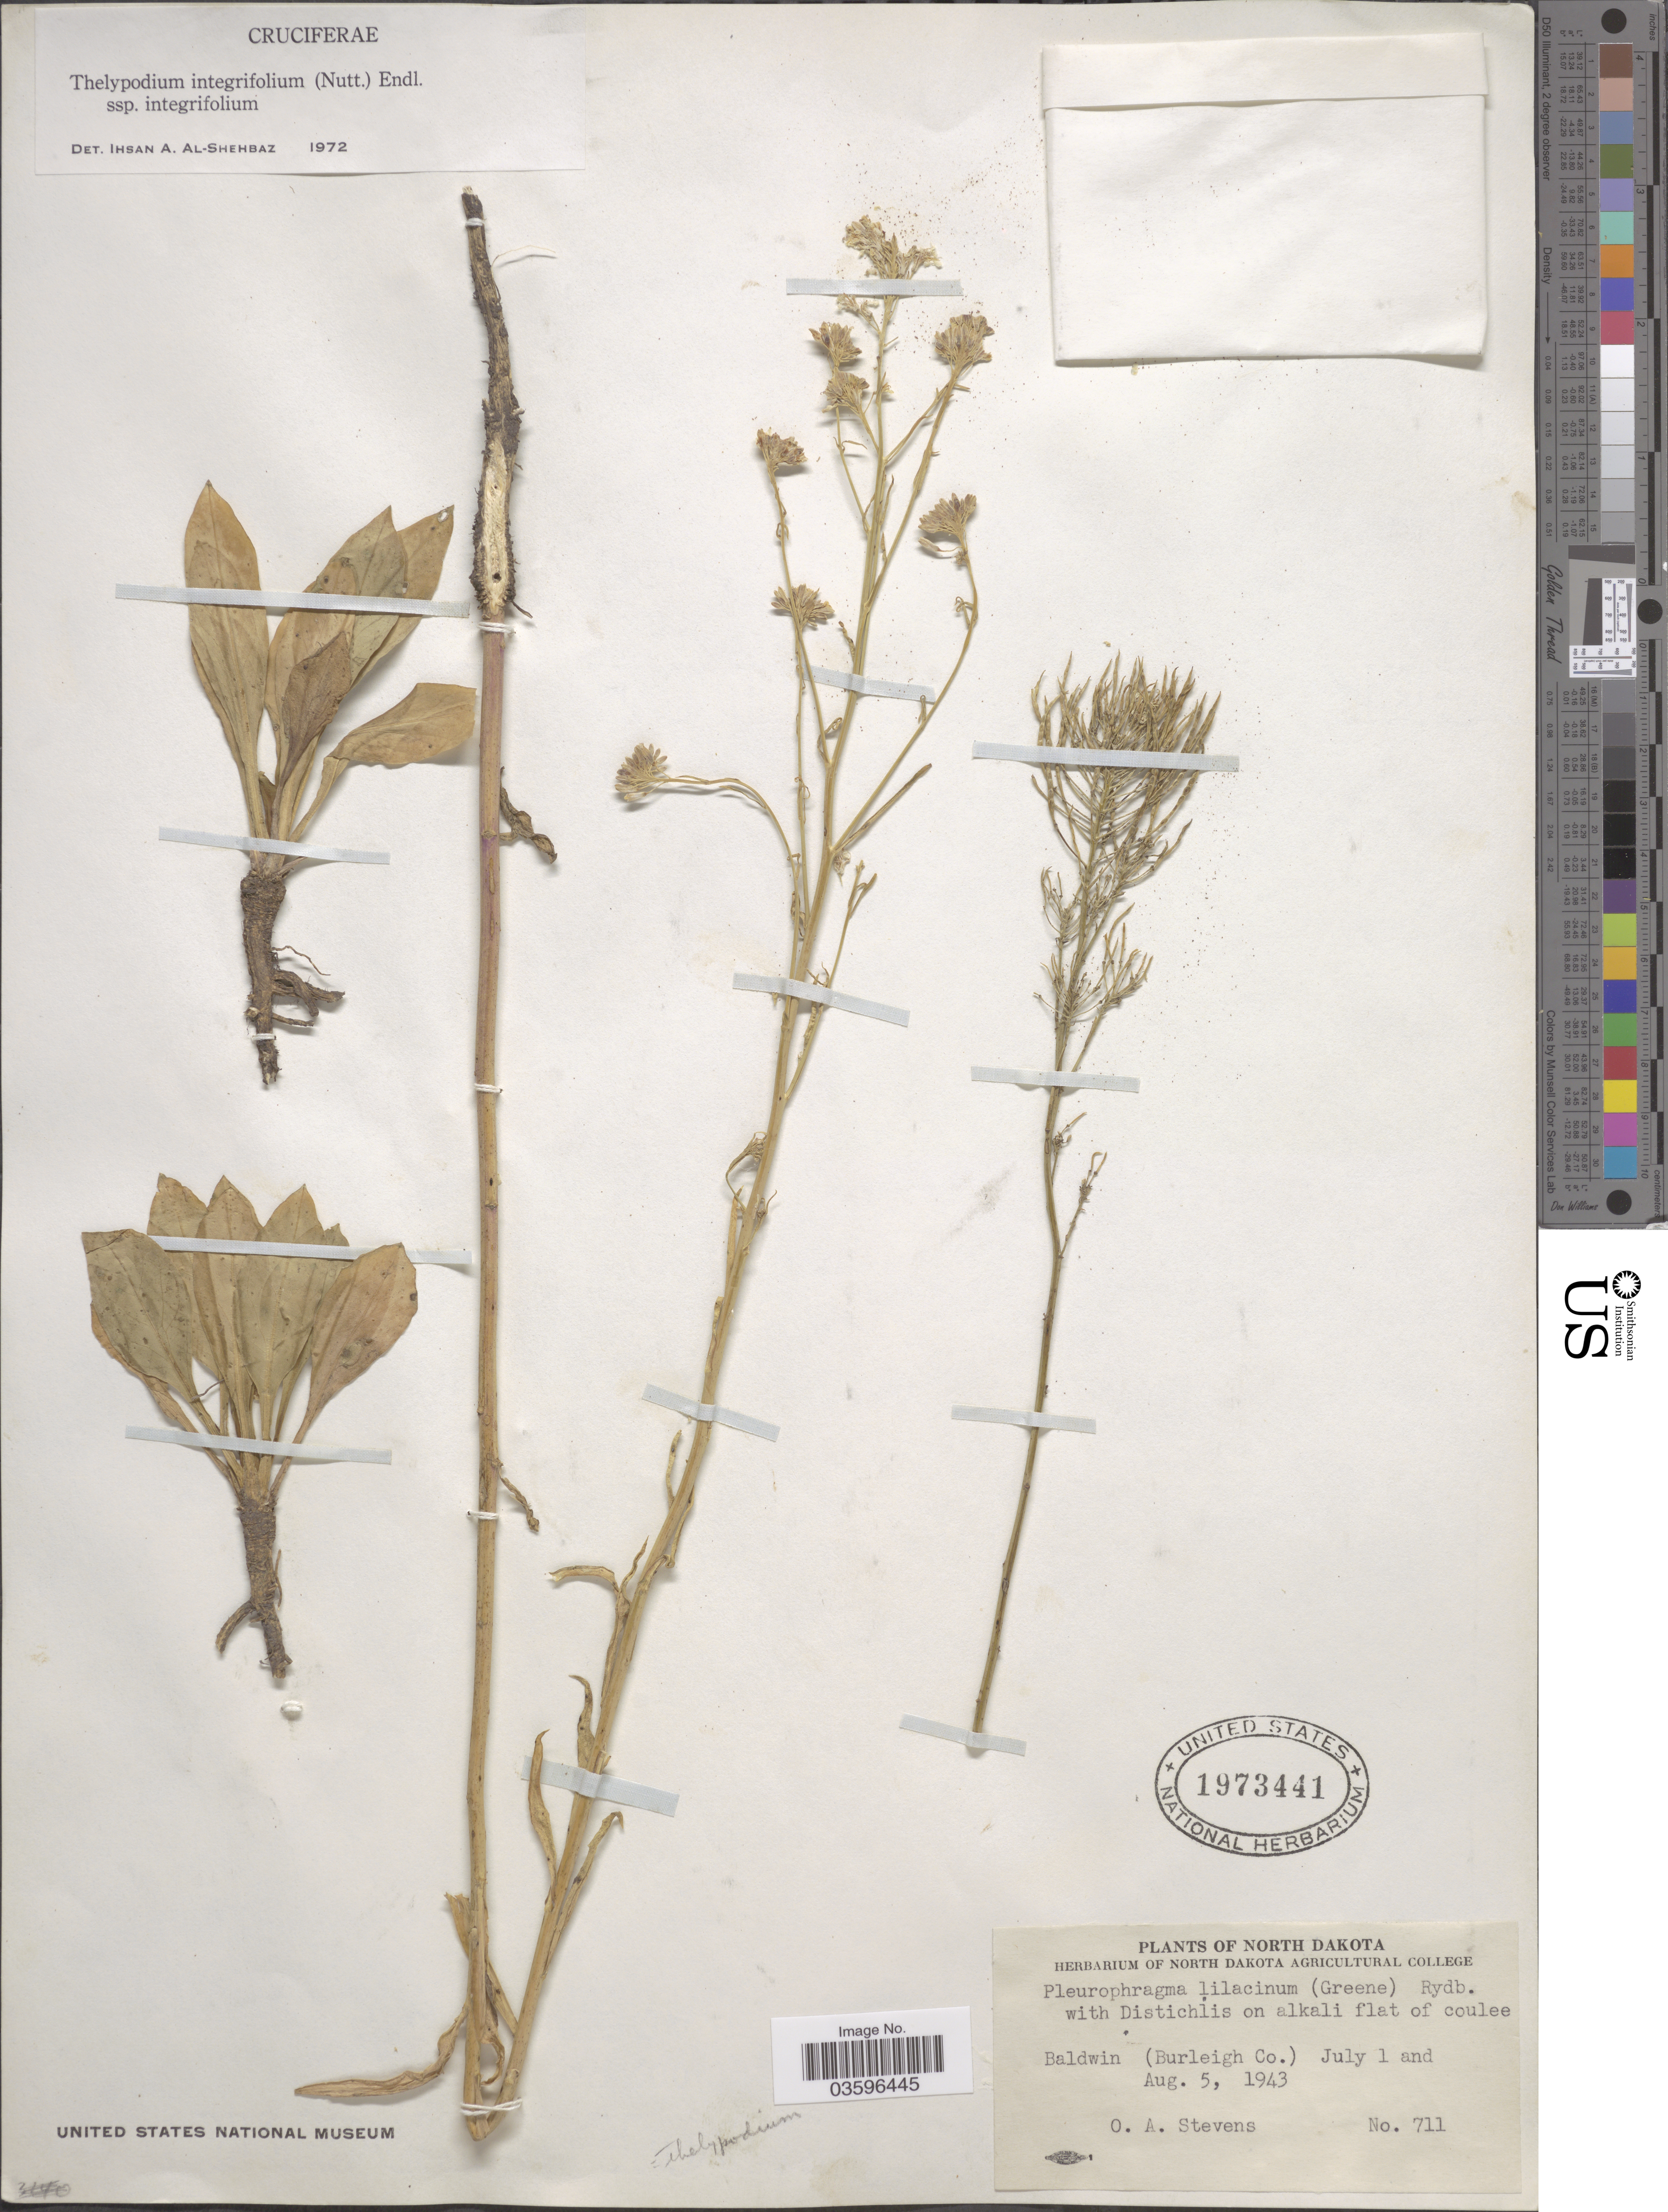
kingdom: Plantae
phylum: Tracheophyta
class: Magnoliopsida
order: Brassicales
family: Brassicaceae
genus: Thelypodium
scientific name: Thelypodium integrifolium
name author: (Nutt.) Endl.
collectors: O. A. Stevens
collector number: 711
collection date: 1943-07-01/1943-08-05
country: United States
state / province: North Dakota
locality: Baldwin (Burleigh Co.).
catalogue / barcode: US 1973441